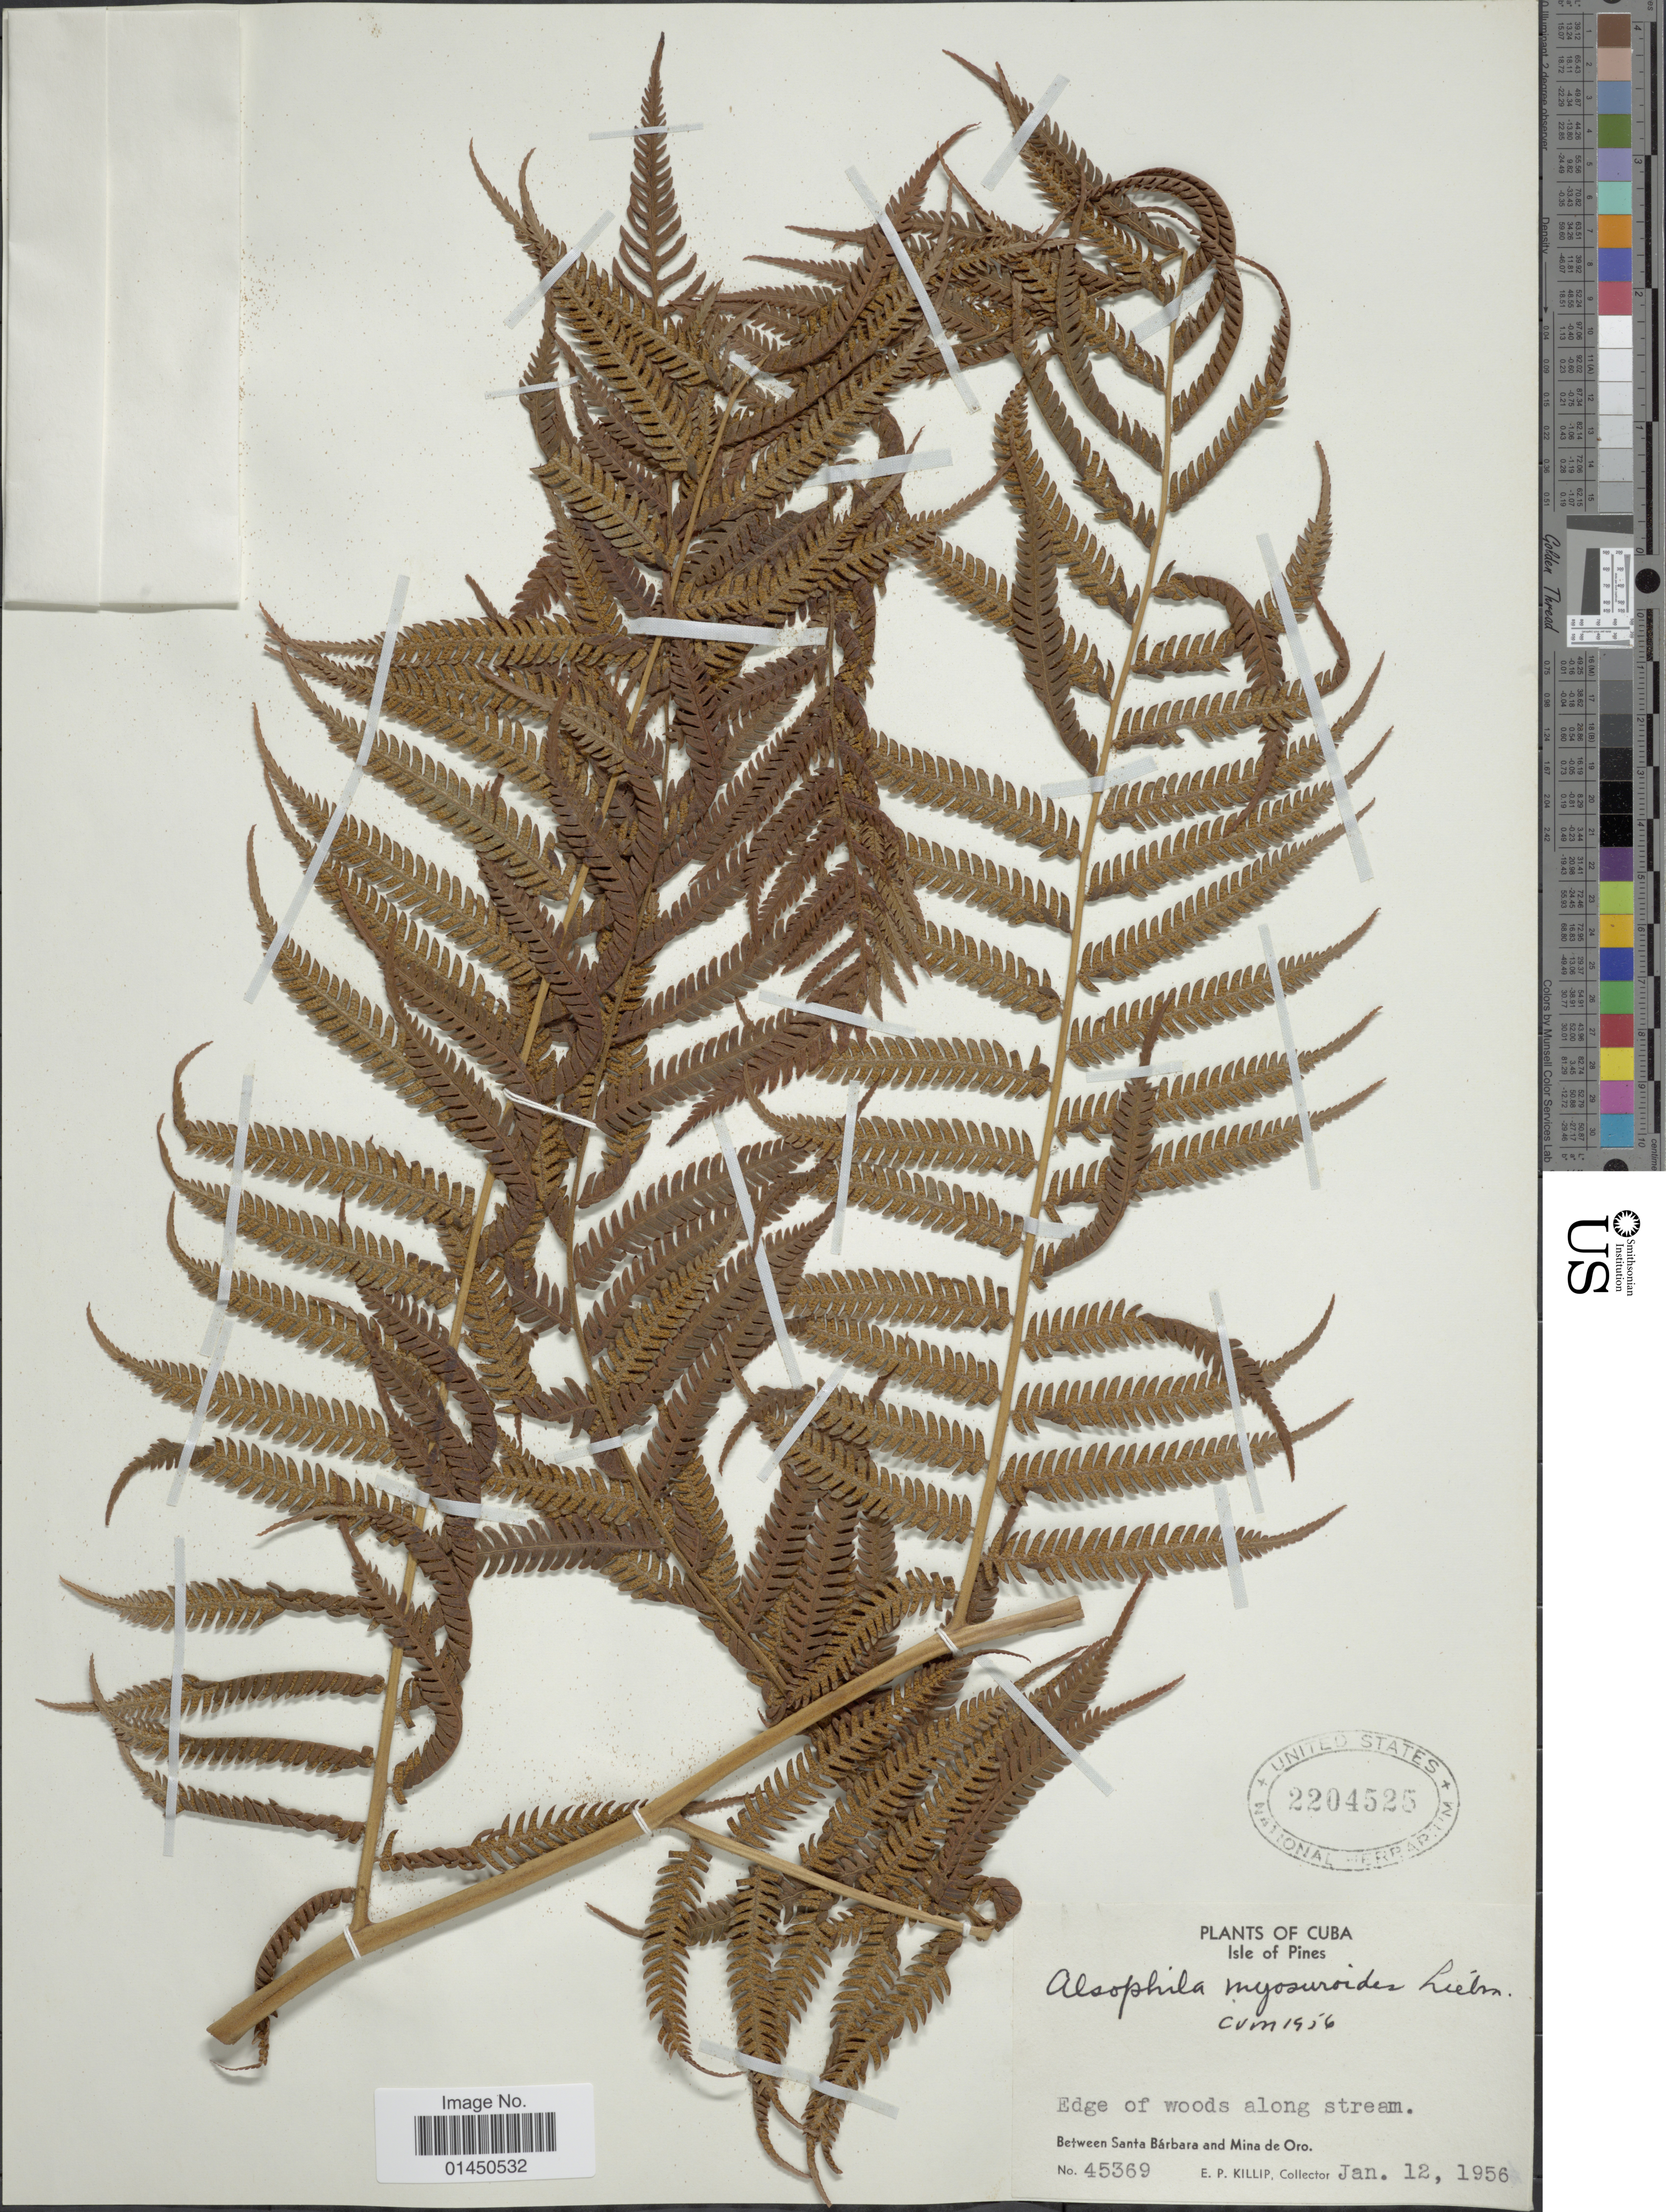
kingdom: Plantae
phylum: Tracheophyta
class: Polypodiopsida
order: Cyatheales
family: Cyatheaceae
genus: Cyathea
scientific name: Cyathea myosuriodes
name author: (Liebm.) Domin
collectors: E. P. Killip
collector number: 45369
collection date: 1956-01-12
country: Cuba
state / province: Isla de la Juventud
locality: Isle of Pines, edge of woods along stream, between Santa Barbara and Mina de Oro.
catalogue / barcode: US 2204525